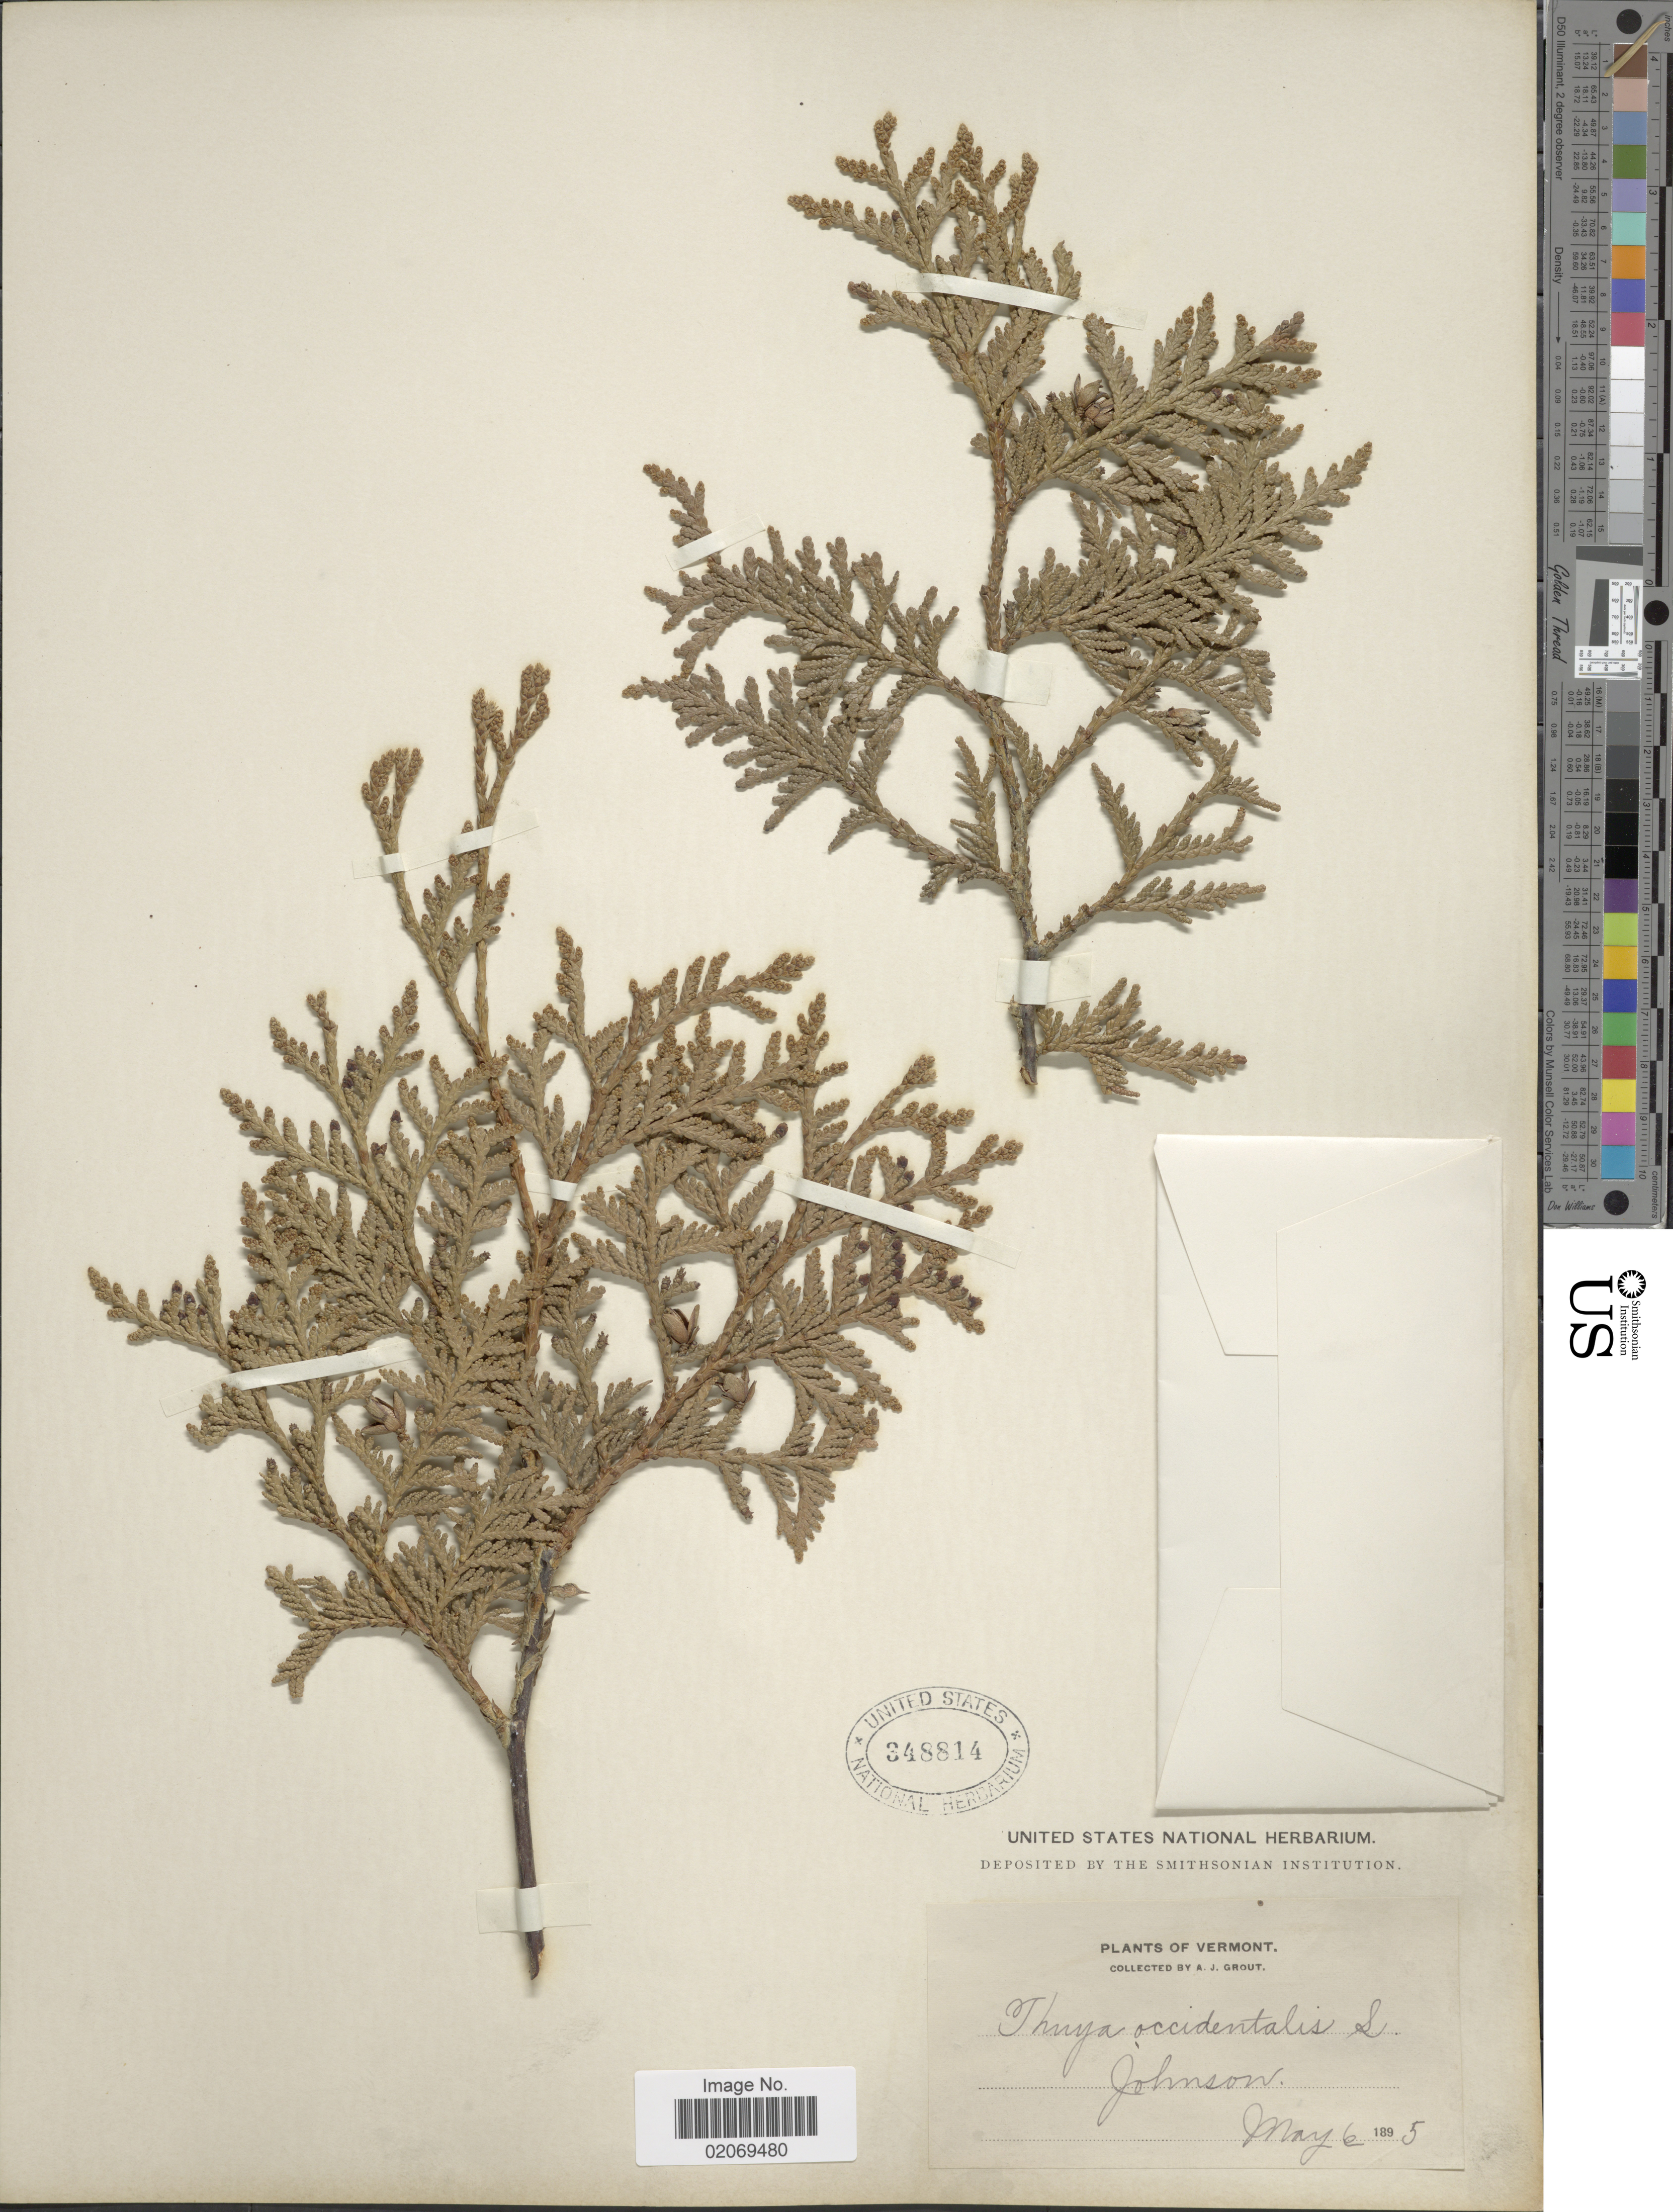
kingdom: Plantae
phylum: Tracheophyta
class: Pinopsida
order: Pinales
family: Cupressaceae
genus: Thuja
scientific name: Thuja occidentalis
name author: L.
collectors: A. J. Grout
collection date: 1895-05-06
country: United States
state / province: Vermont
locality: Johnson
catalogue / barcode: US 348814